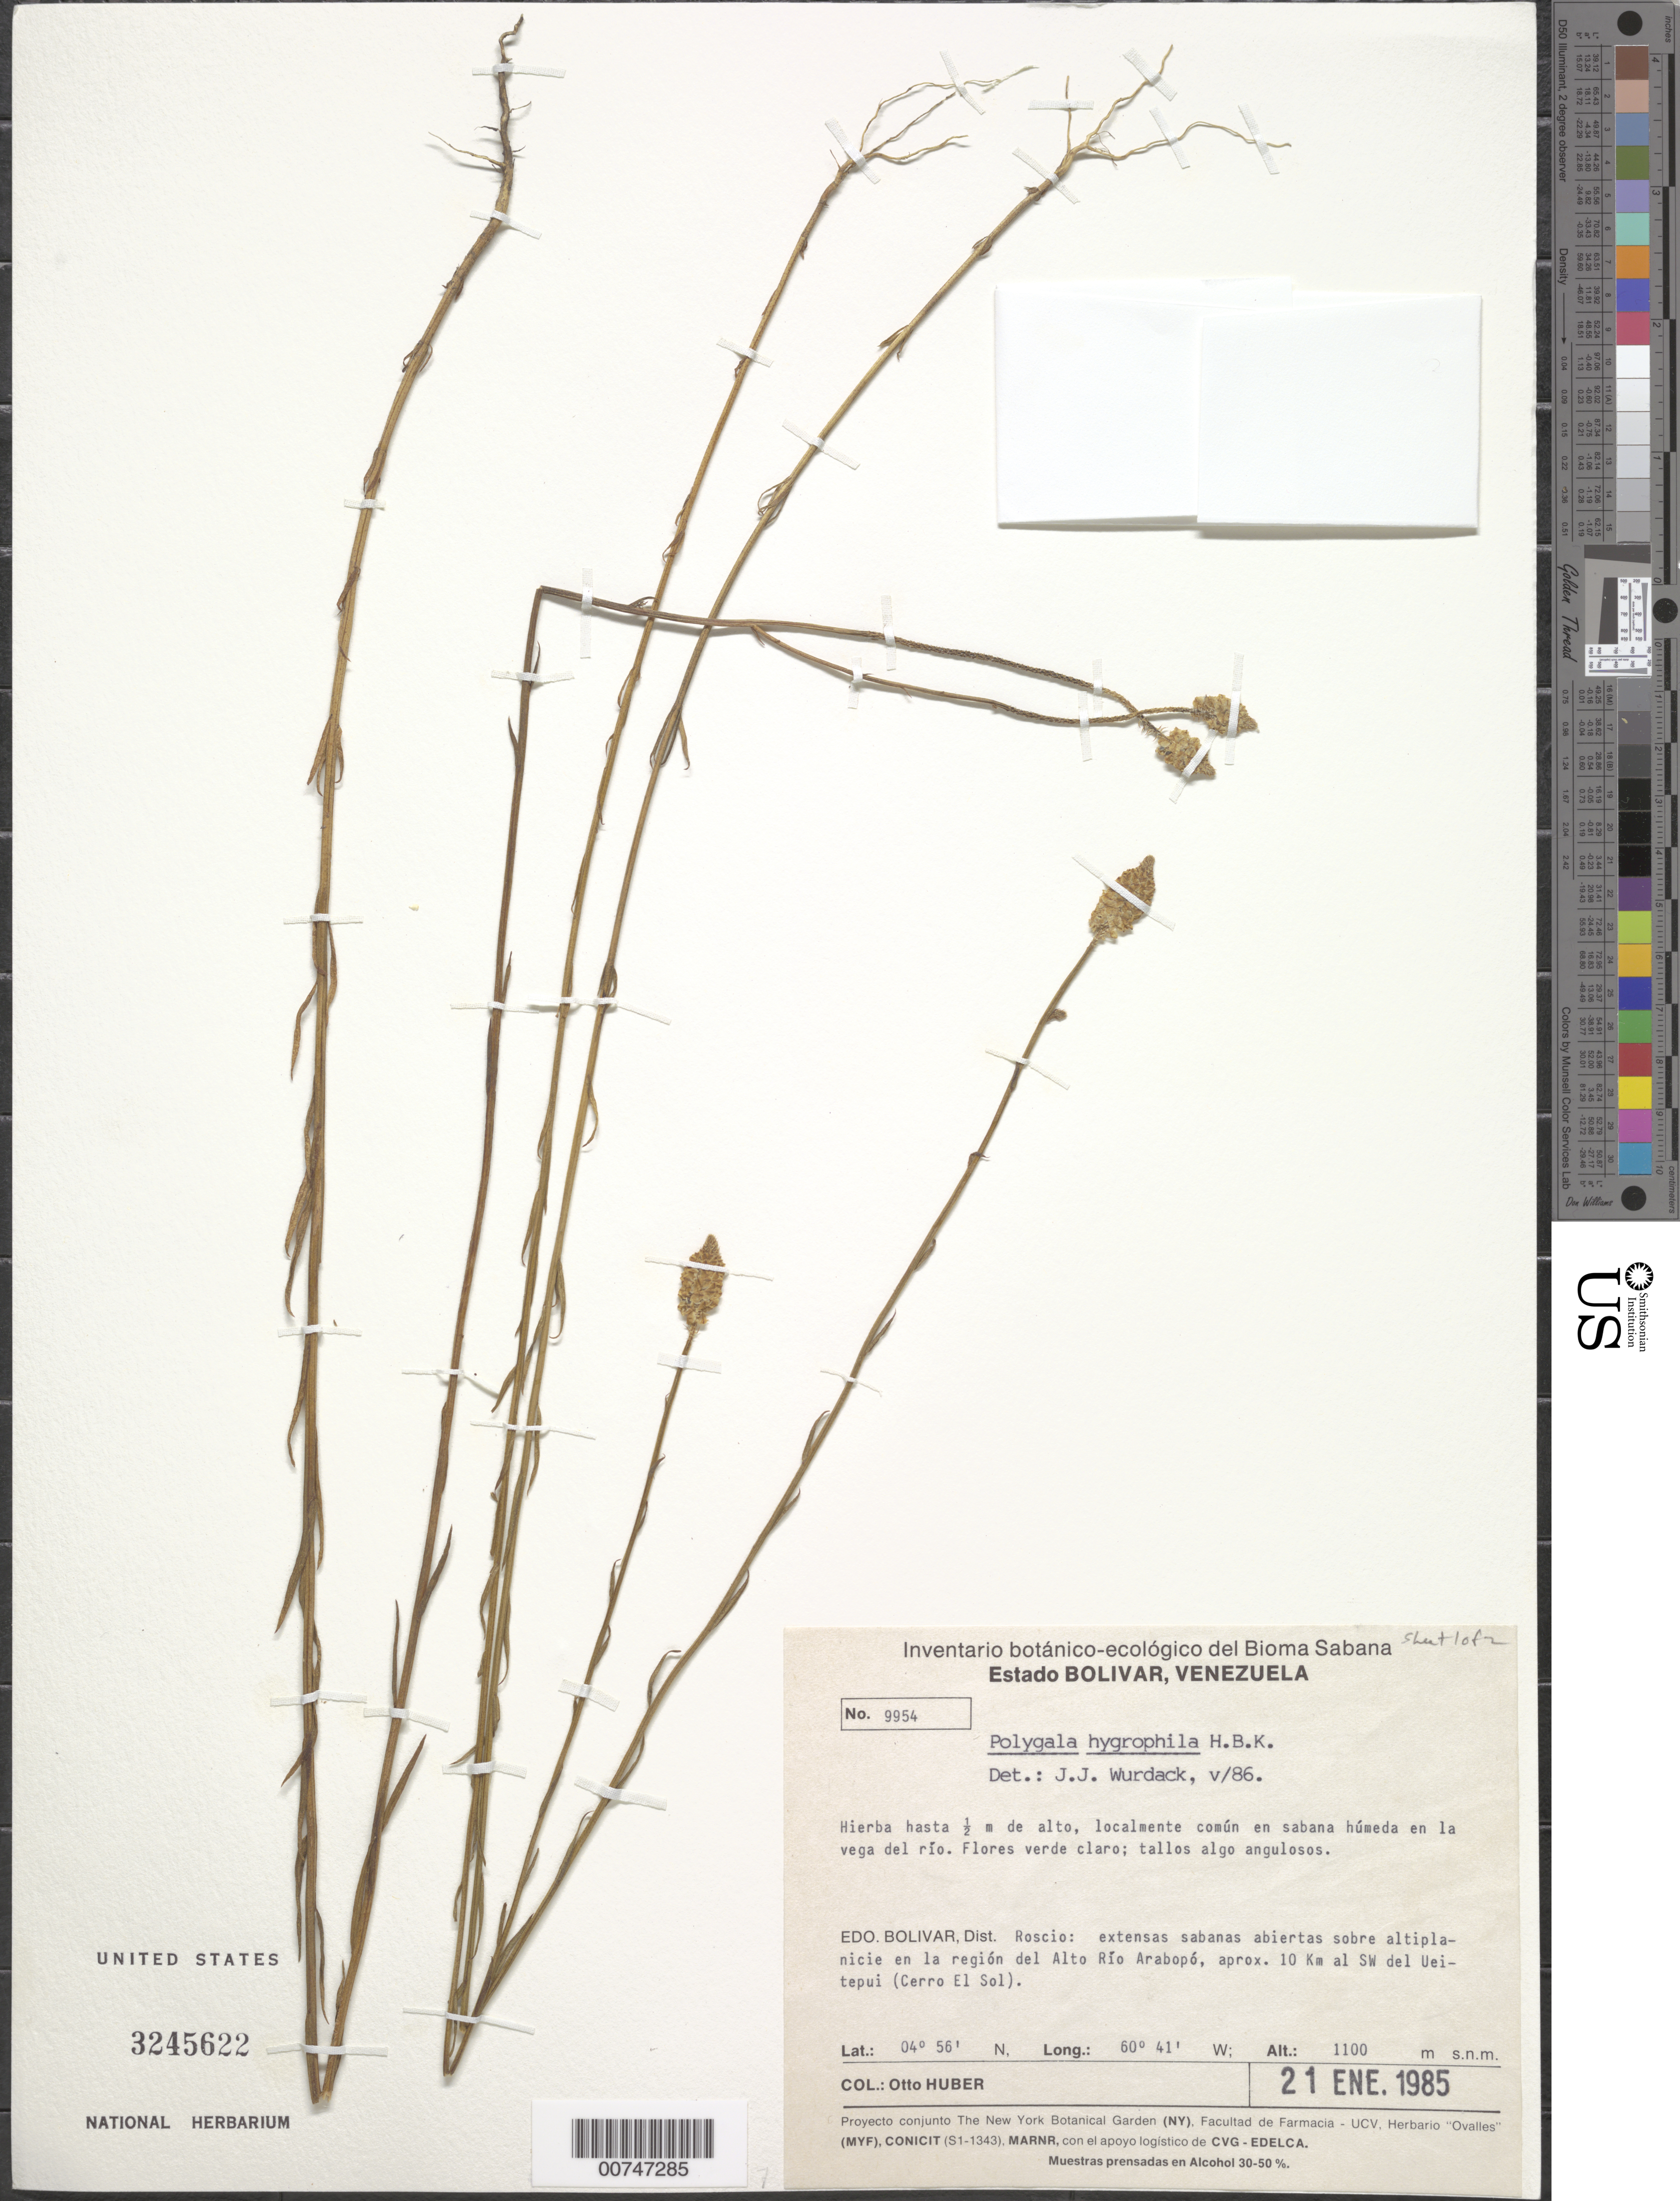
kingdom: Plantae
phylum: Tracheophyta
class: Magnoliopsida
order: Fabales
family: Polygalaceae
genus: Polygala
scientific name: Polygala hygrophila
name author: Kunth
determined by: Wurdack, John J., (US), US (UNITED STATES)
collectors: O. Huber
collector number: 9954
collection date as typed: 21-Jan-85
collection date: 1985-01-21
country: Venezuela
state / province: Bolívar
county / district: Roscio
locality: Alto Río Arabapó, 10 km SW del Ueitepuí (Cerro El Sol)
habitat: Wet savanna in fertile plain of river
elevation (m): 1100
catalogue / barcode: US 3245622